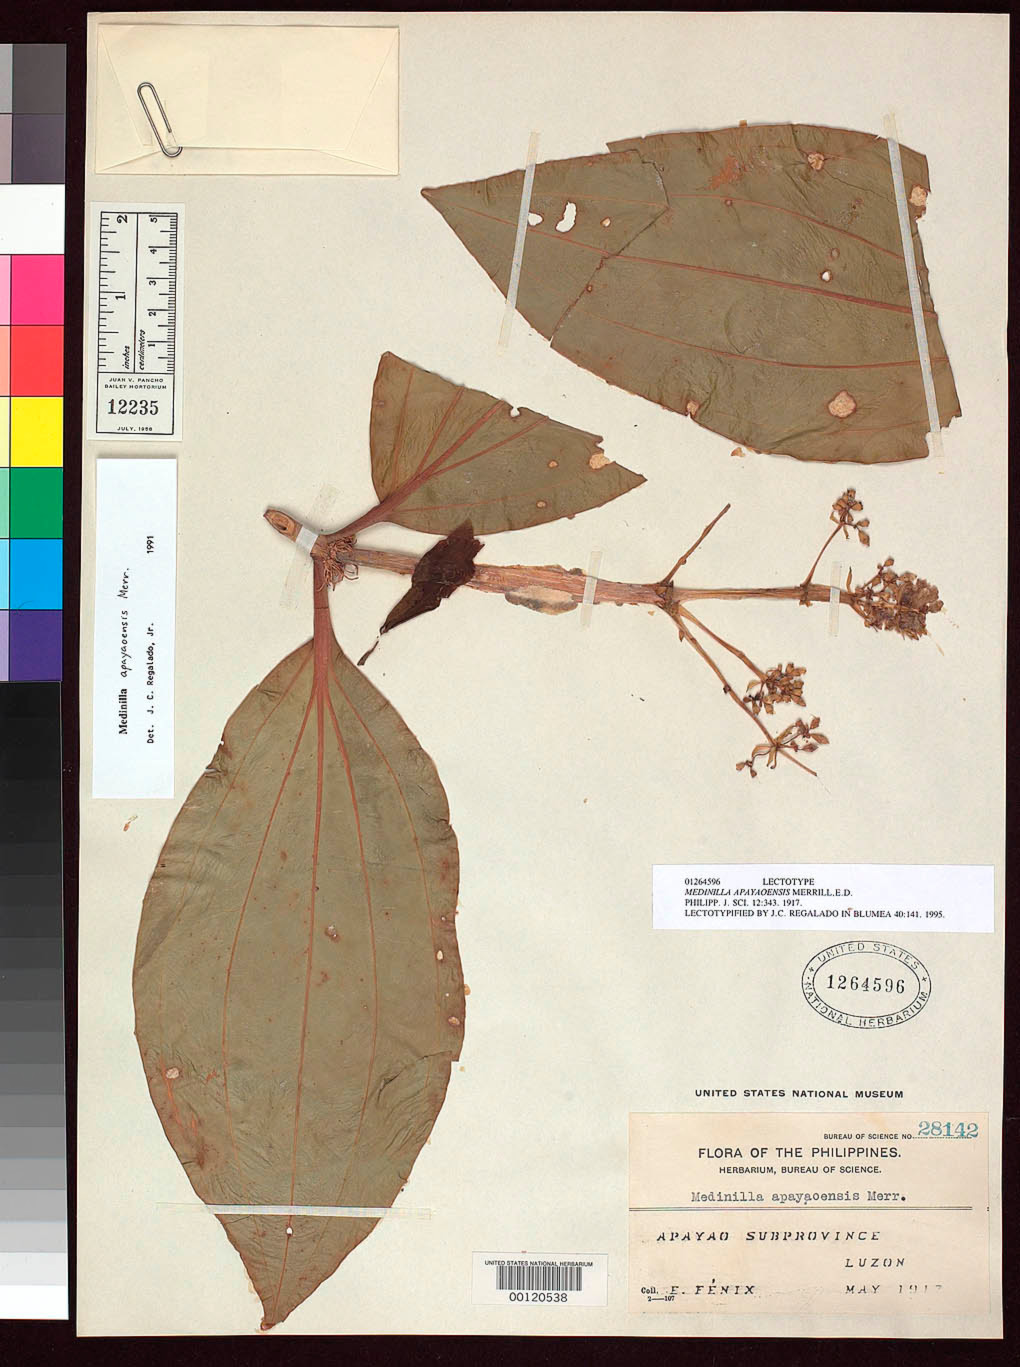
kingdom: Plantae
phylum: Tracheophyta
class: Magnoliopsida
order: Myrtales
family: Melastomataceae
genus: Medinilla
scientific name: Medinilla apayaoensis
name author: Merr.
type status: Lectotype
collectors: E. Fénix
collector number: Bur. Sci. 28142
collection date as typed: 10 May 1917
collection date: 1917-05-10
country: Philippines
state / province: Cordillera (Administrative Region)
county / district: Apayao / Kalinga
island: Luzon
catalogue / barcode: US 1264596